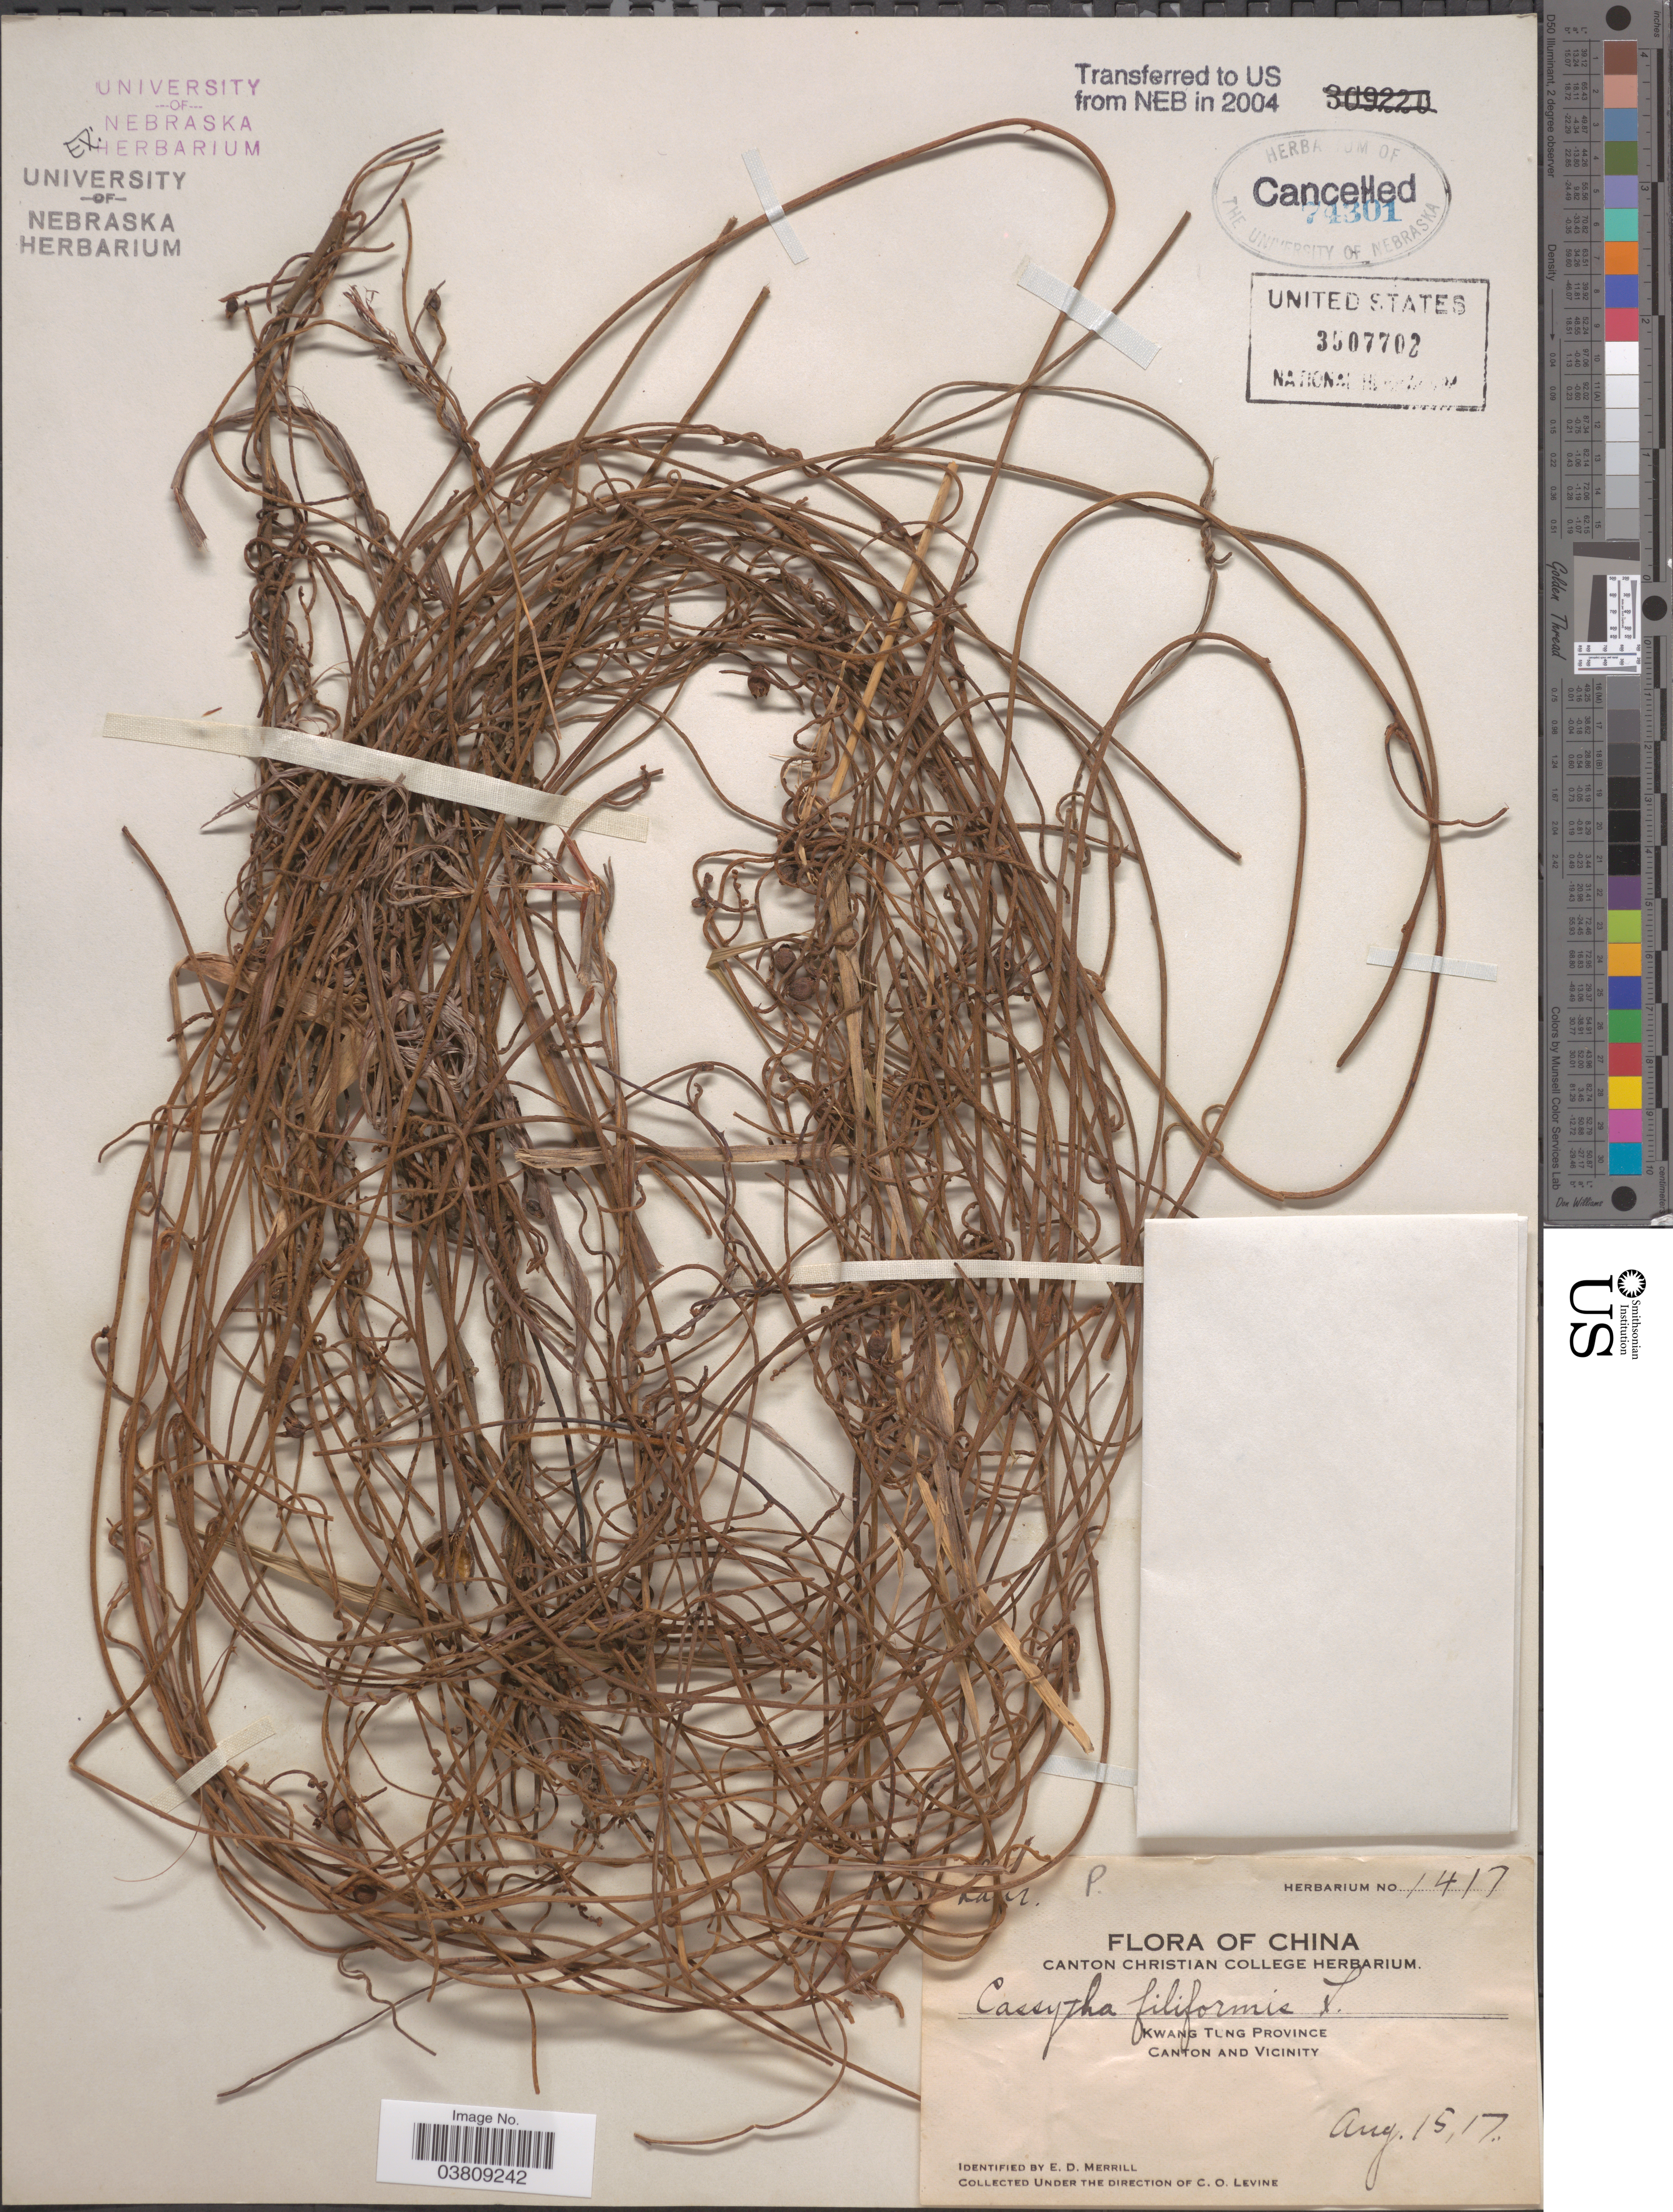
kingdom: Plantae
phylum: Tracheophyta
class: Magnoliopsida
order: Laurales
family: Lauraceae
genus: Cassytha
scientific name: Cassytha filiformis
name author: L.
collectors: C. O. Levine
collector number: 1417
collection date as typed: Transcribed d/m/y: 15/8/17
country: China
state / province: Guangdong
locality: Kwang Tung Province, Canton and Vicinity.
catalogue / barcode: US 3507702